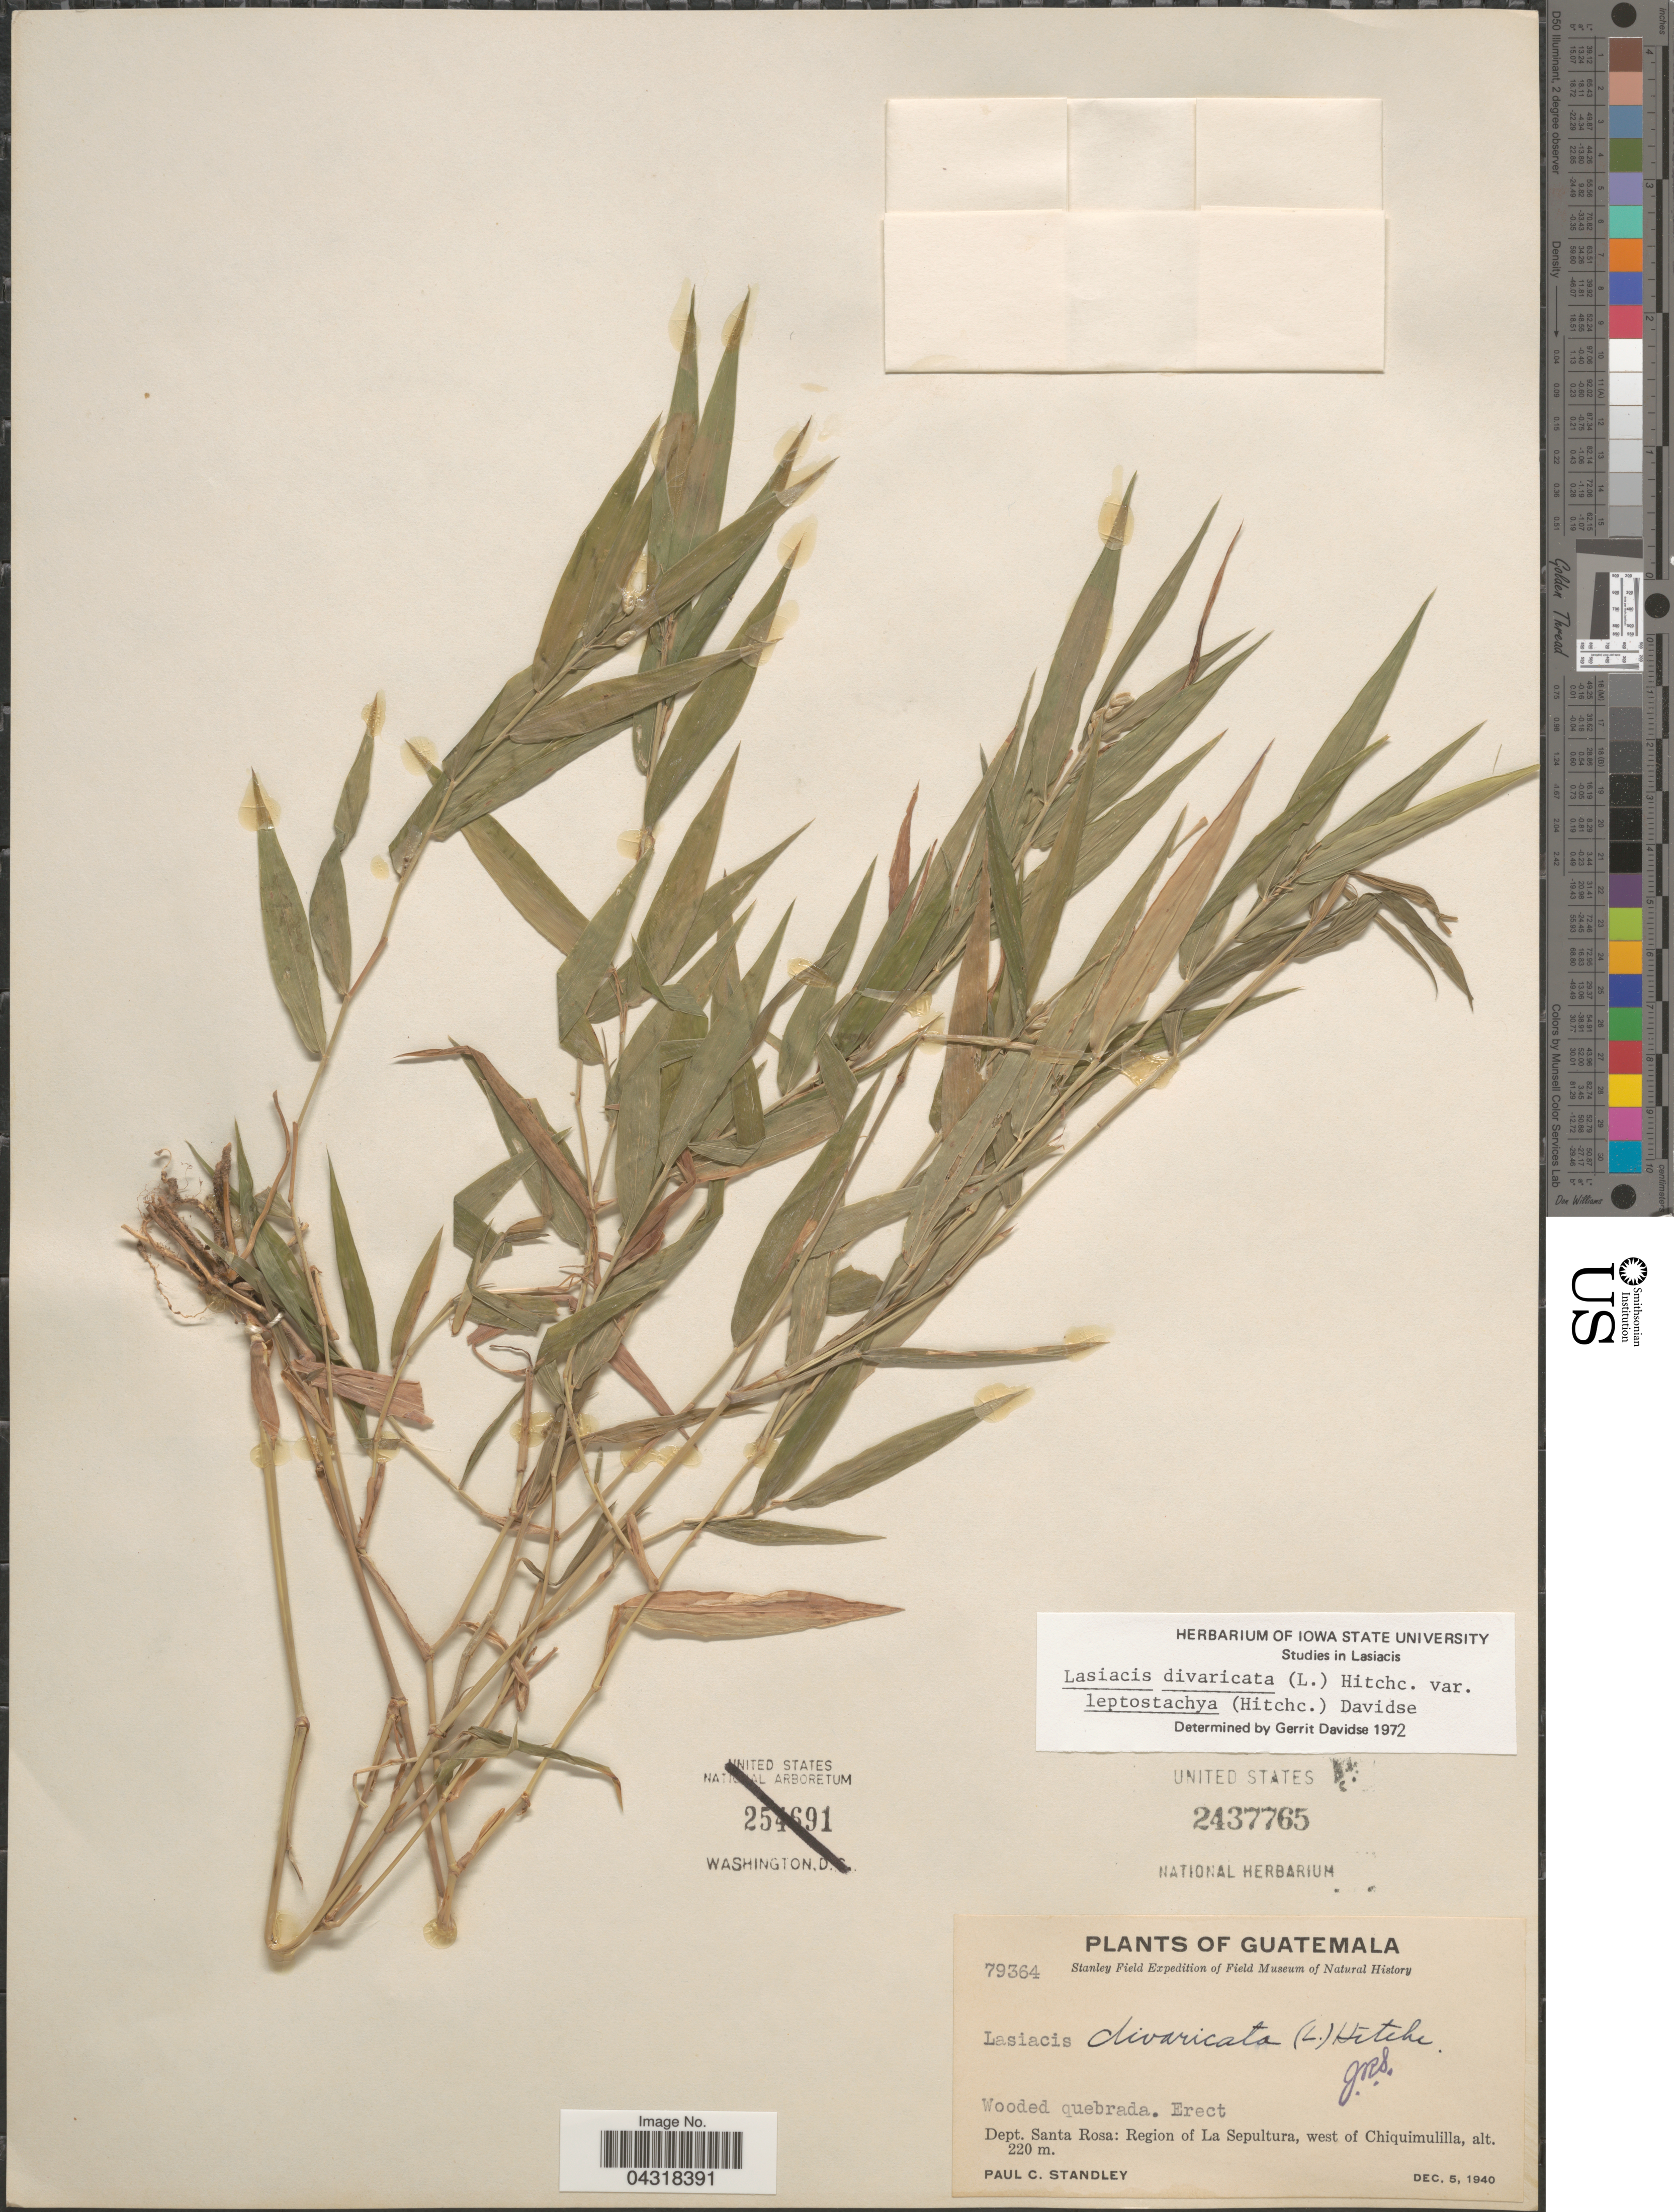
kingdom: Plantae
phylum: Tracheophyta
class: Liliopsida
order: Poales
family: Poaceae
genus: Lasiacis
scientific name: Lasiacis divaricata var. leptostachya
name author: (Hitchc.) Davidse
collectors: P. C. Standley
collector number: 79364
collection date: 1940-12-05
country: Guatemala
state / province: Santa Rosa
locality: Wooded quebrada. Dept. Santa Rosa: Region of La Sepultura, west of Chiquimulilla. Stanley Field Expedition of Field Museum of Natural History.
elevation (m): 220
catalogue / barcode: US 2437765